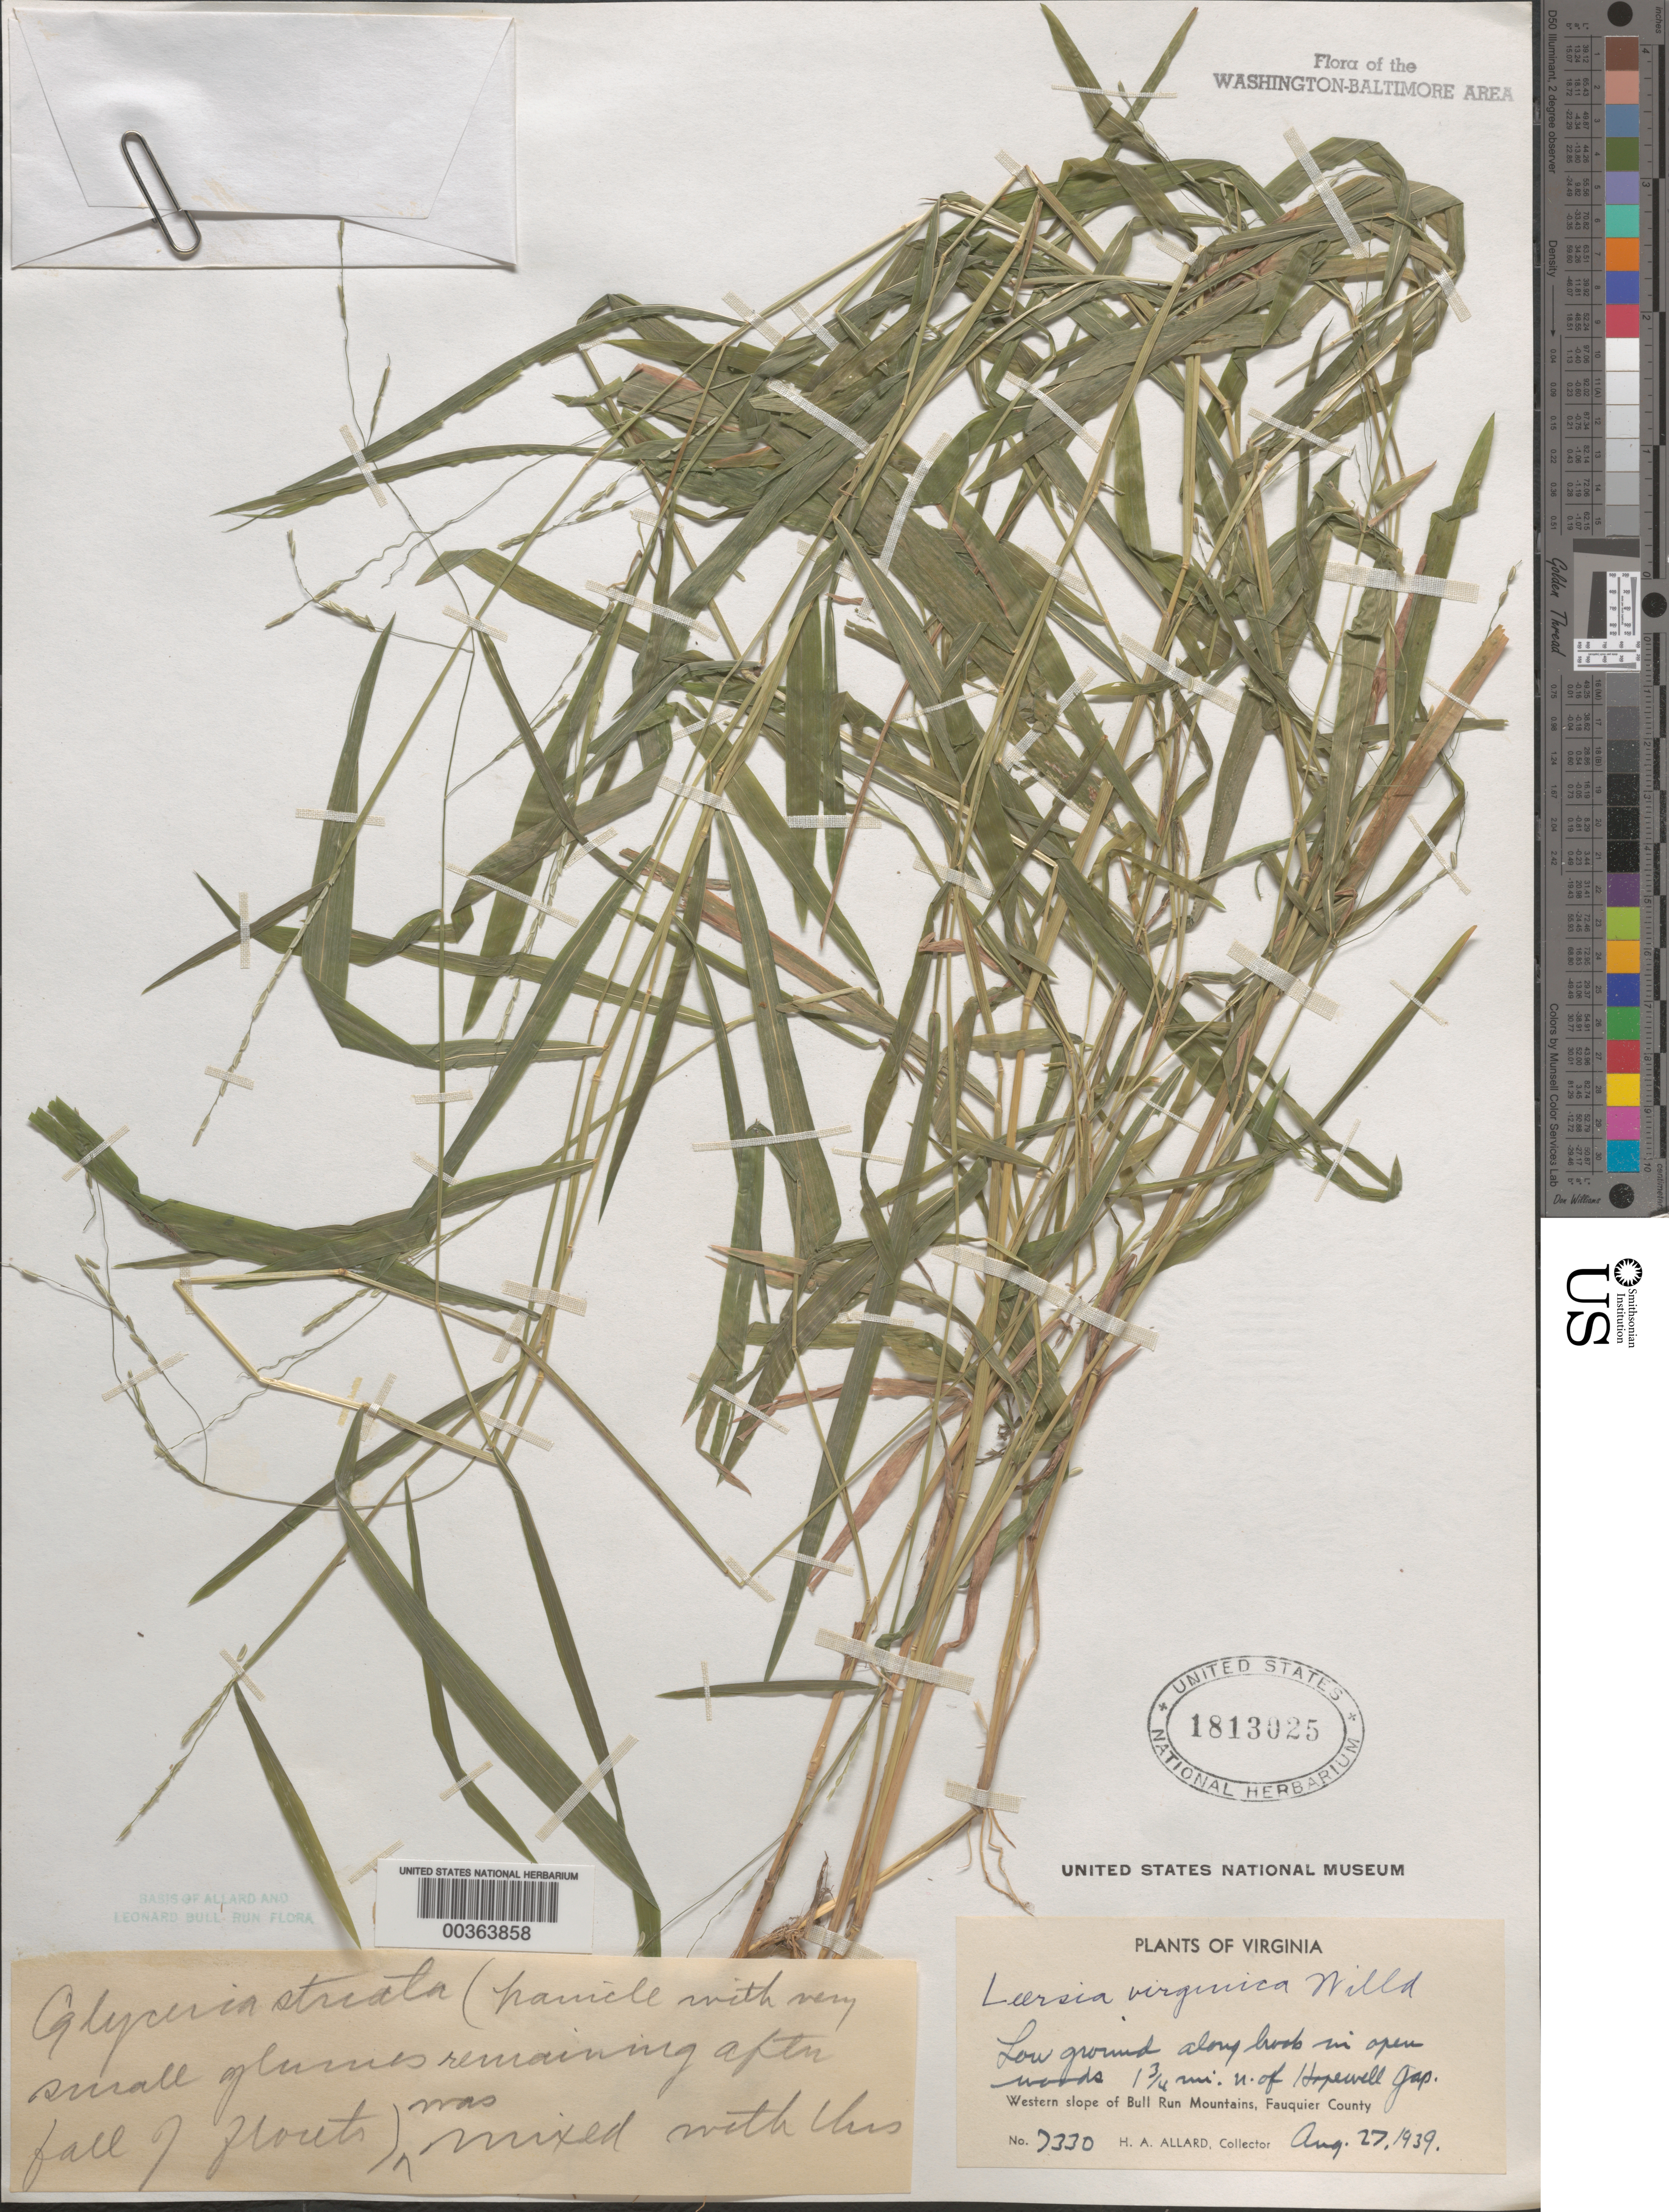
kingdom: Plantae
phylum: Tracheophyta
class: Liliopsida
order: Poales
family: Poaceae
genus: Leersia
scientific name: Leersia virginica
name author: Willd.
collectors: H. A. Allard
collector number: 7330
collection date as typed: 27 Aug 1939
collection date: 1939-08-27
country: United States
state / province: Virginia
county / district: Fauquier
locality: North of Hopewell Gap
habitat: Low ground along brook in open woods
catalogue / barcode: US 1813025